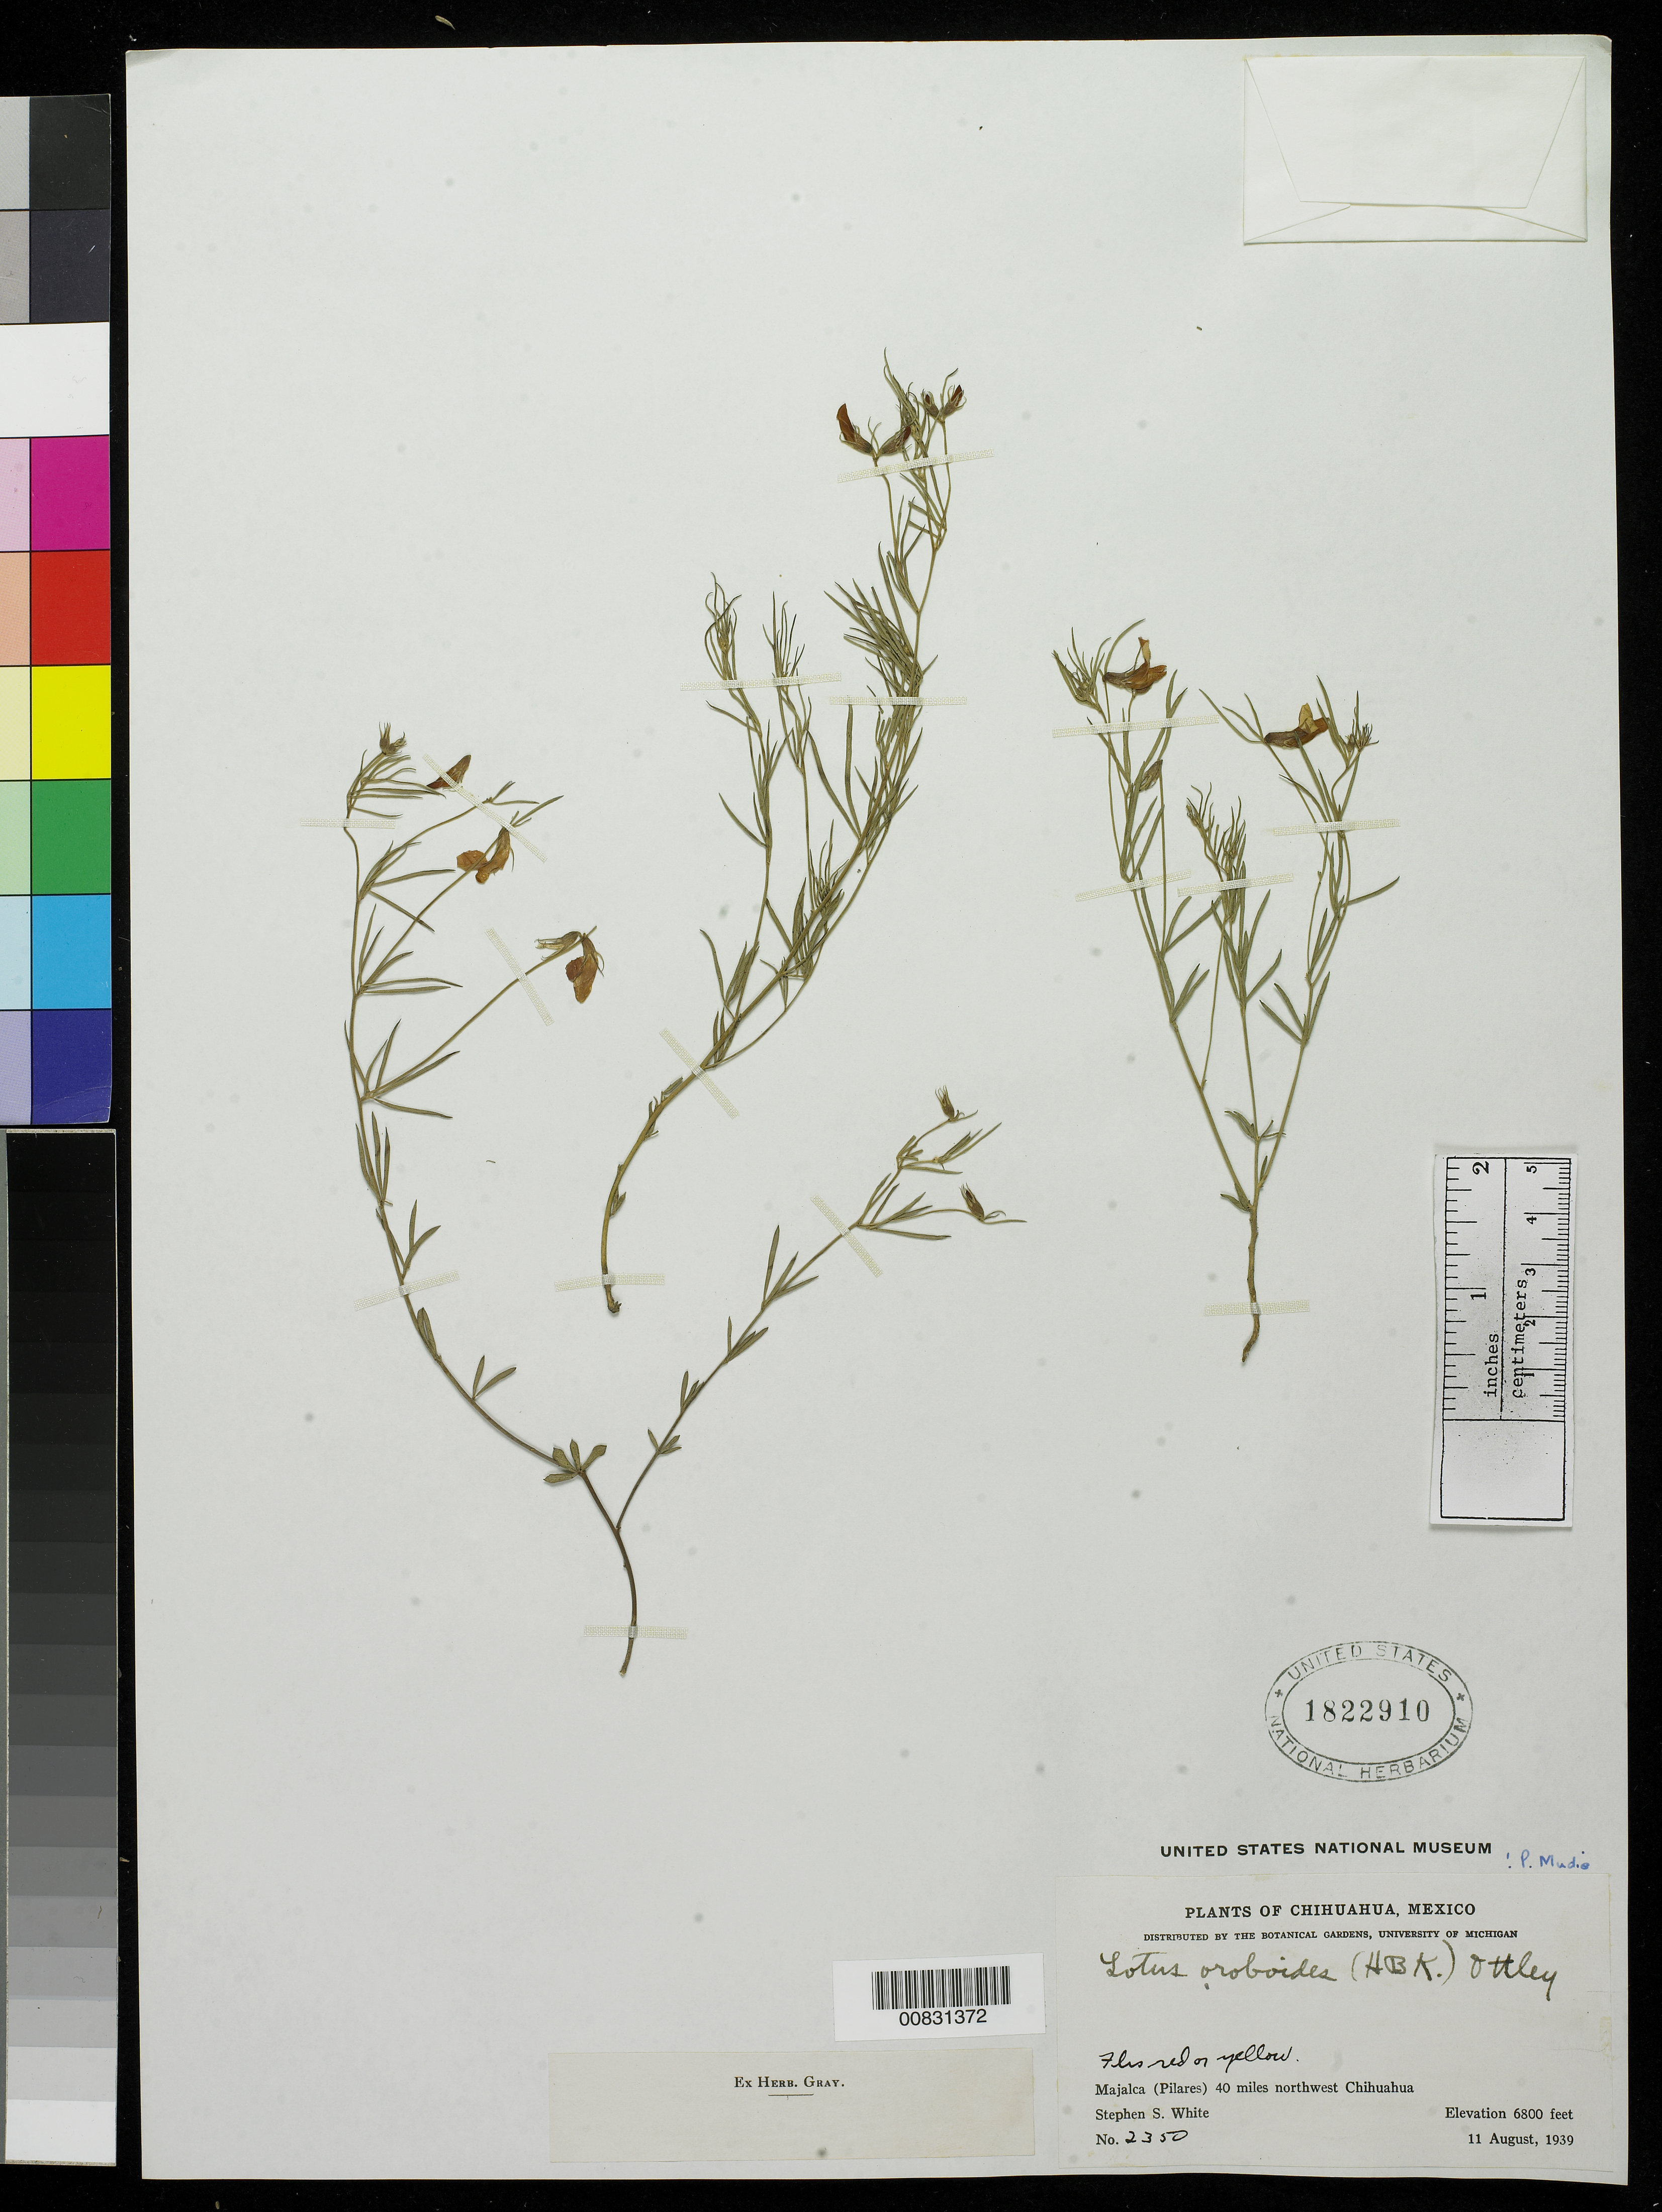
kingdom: Plantae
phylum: Tracheophyta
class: Magnoliopsida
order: Fabales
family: Fabaceae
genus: Ottleya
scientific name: Ottleya oroboides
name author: (Kunth) D.D. Sokoloff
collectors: S. S. White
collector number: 2350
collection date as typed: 11 Aug 1939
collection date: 1939-08-11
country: Mexico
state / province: Chihuahua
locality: Majalca (Pilares) 40 miles northwest Chihuahua.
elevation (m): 2073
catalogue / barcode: US 1822910